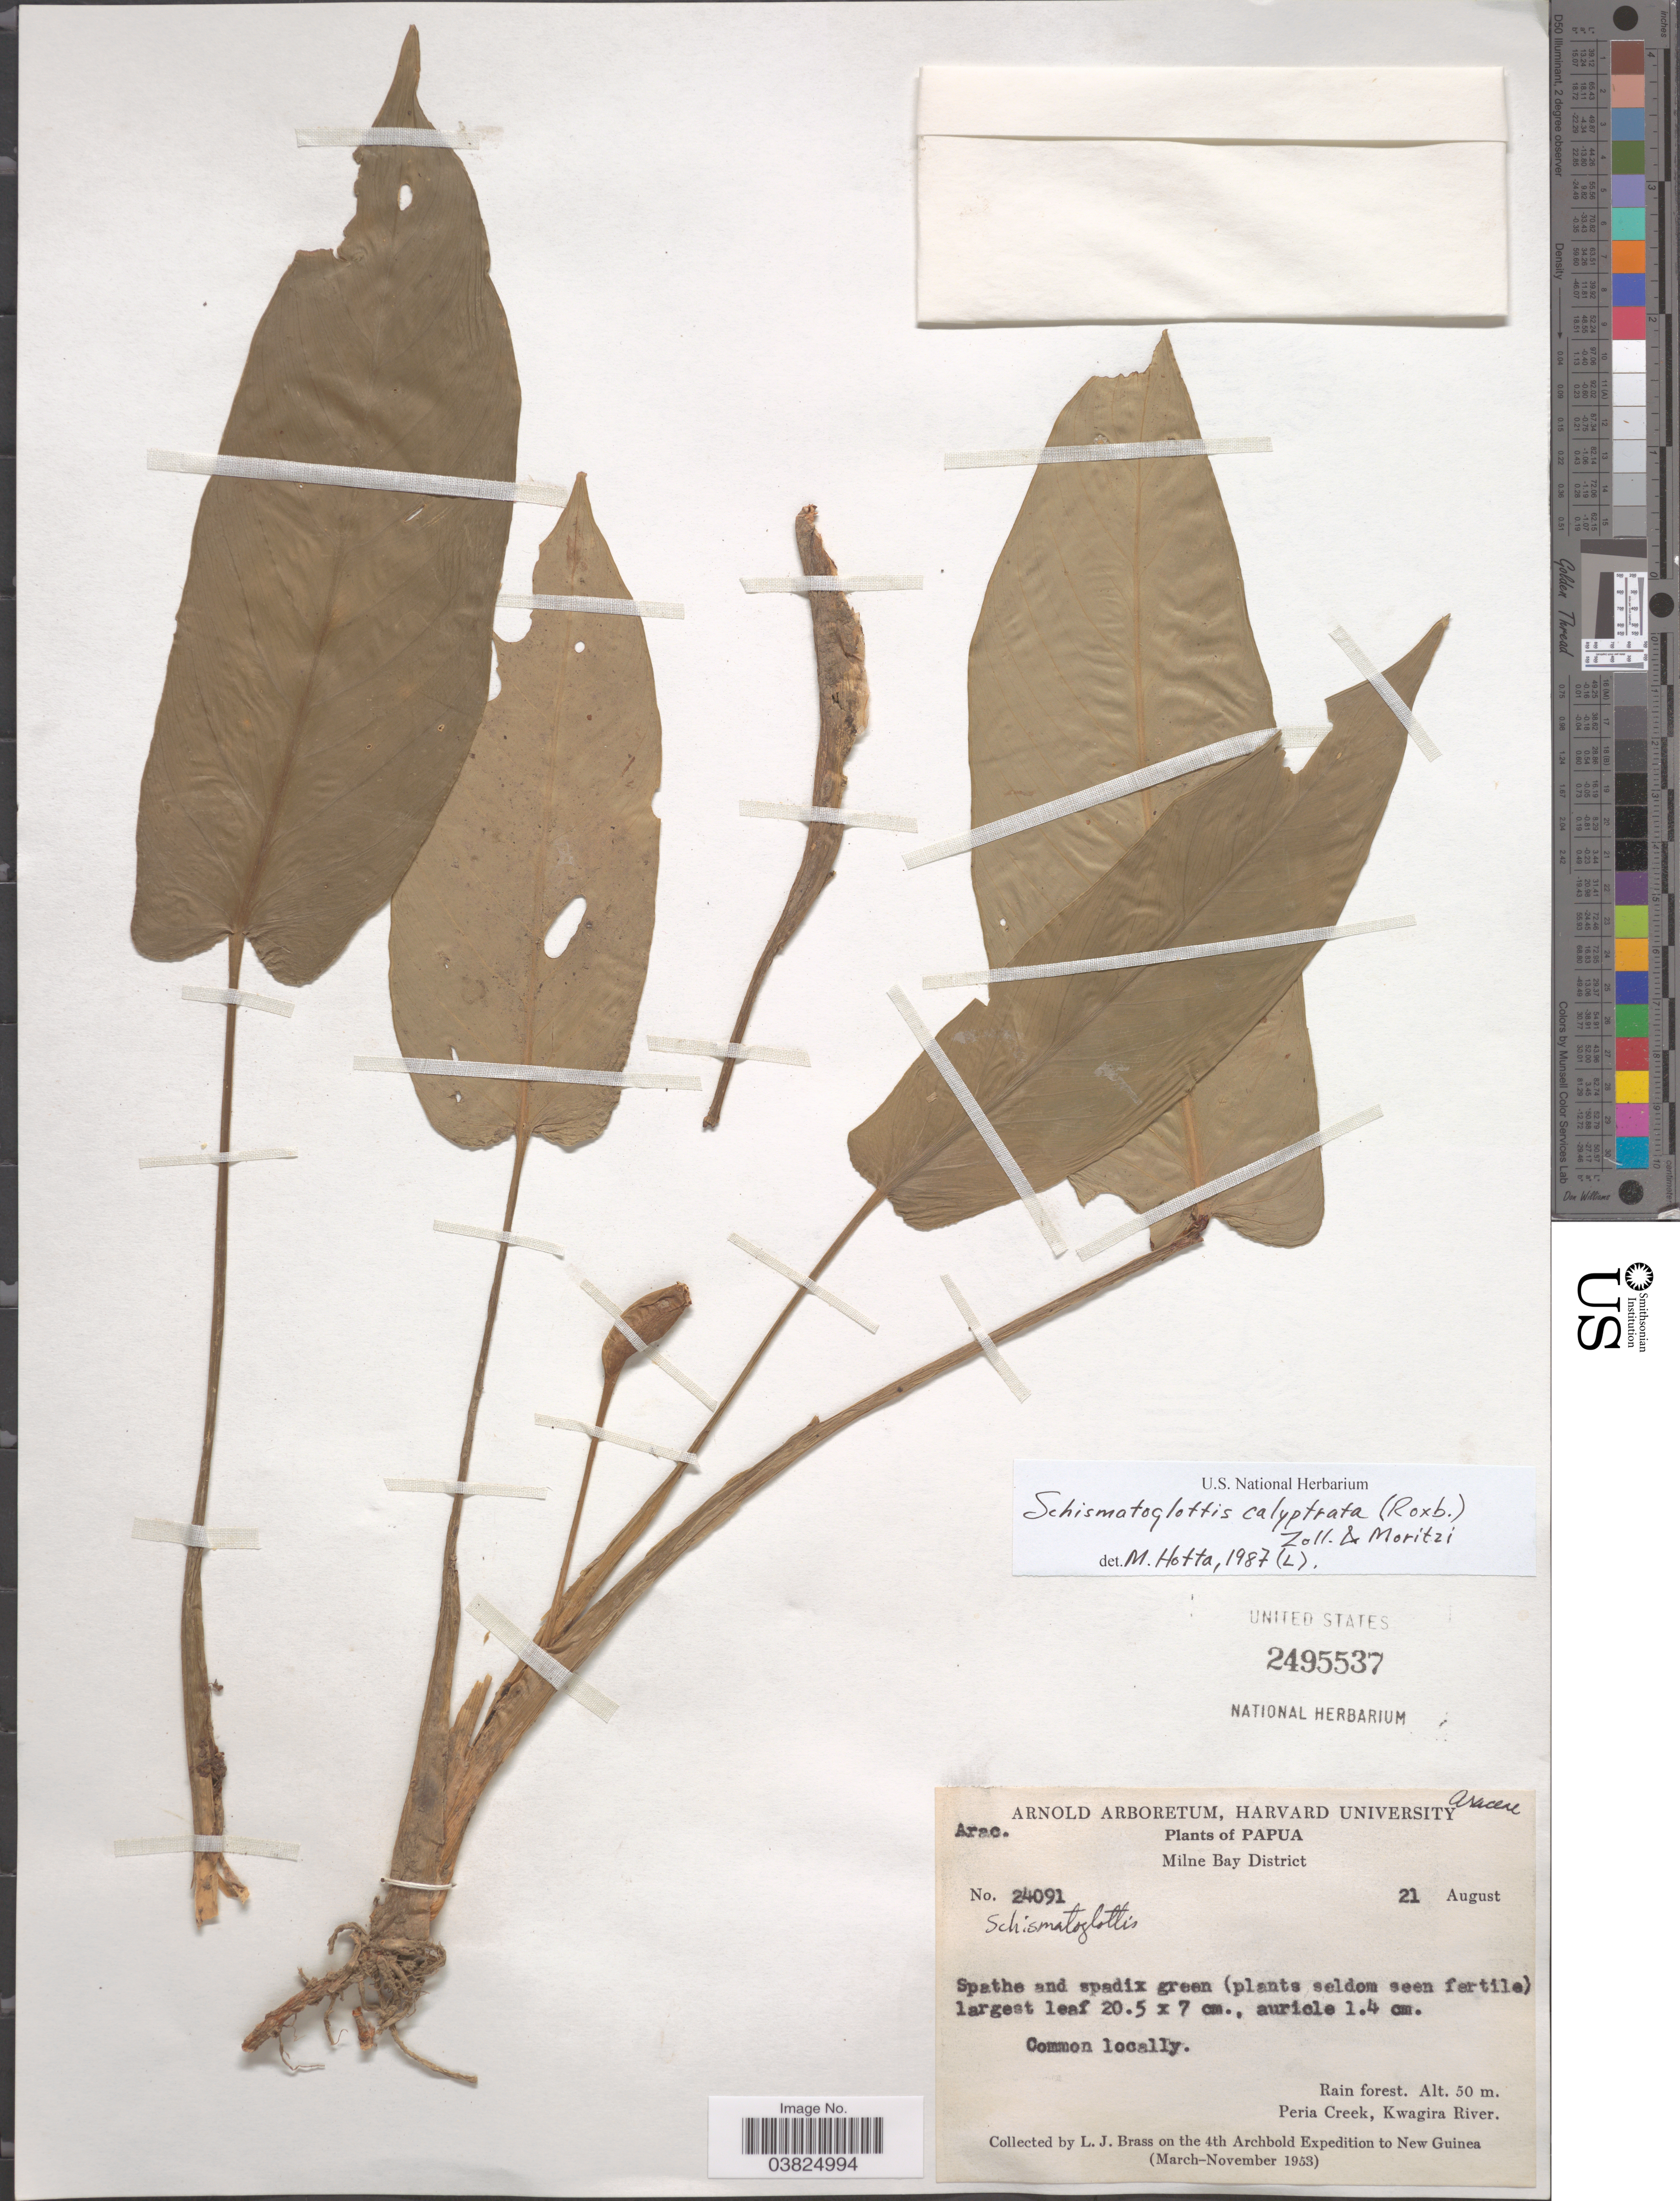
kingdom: Plantae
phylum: Tracheophyta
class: Liliopsida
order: Alismatales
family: Araceae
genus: Schismatoglottis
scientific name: Schismatoglottis calyptrata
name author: Zoll. & Moritzi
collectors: L. J. Brass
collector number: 24091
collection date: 1953-08-21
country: Papua New Guinea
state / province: Milne Bay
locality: Papua. Milne Bay District. Rain forest. Peria Creek, Kwagira River.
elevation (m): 50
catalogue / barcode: US 2495537